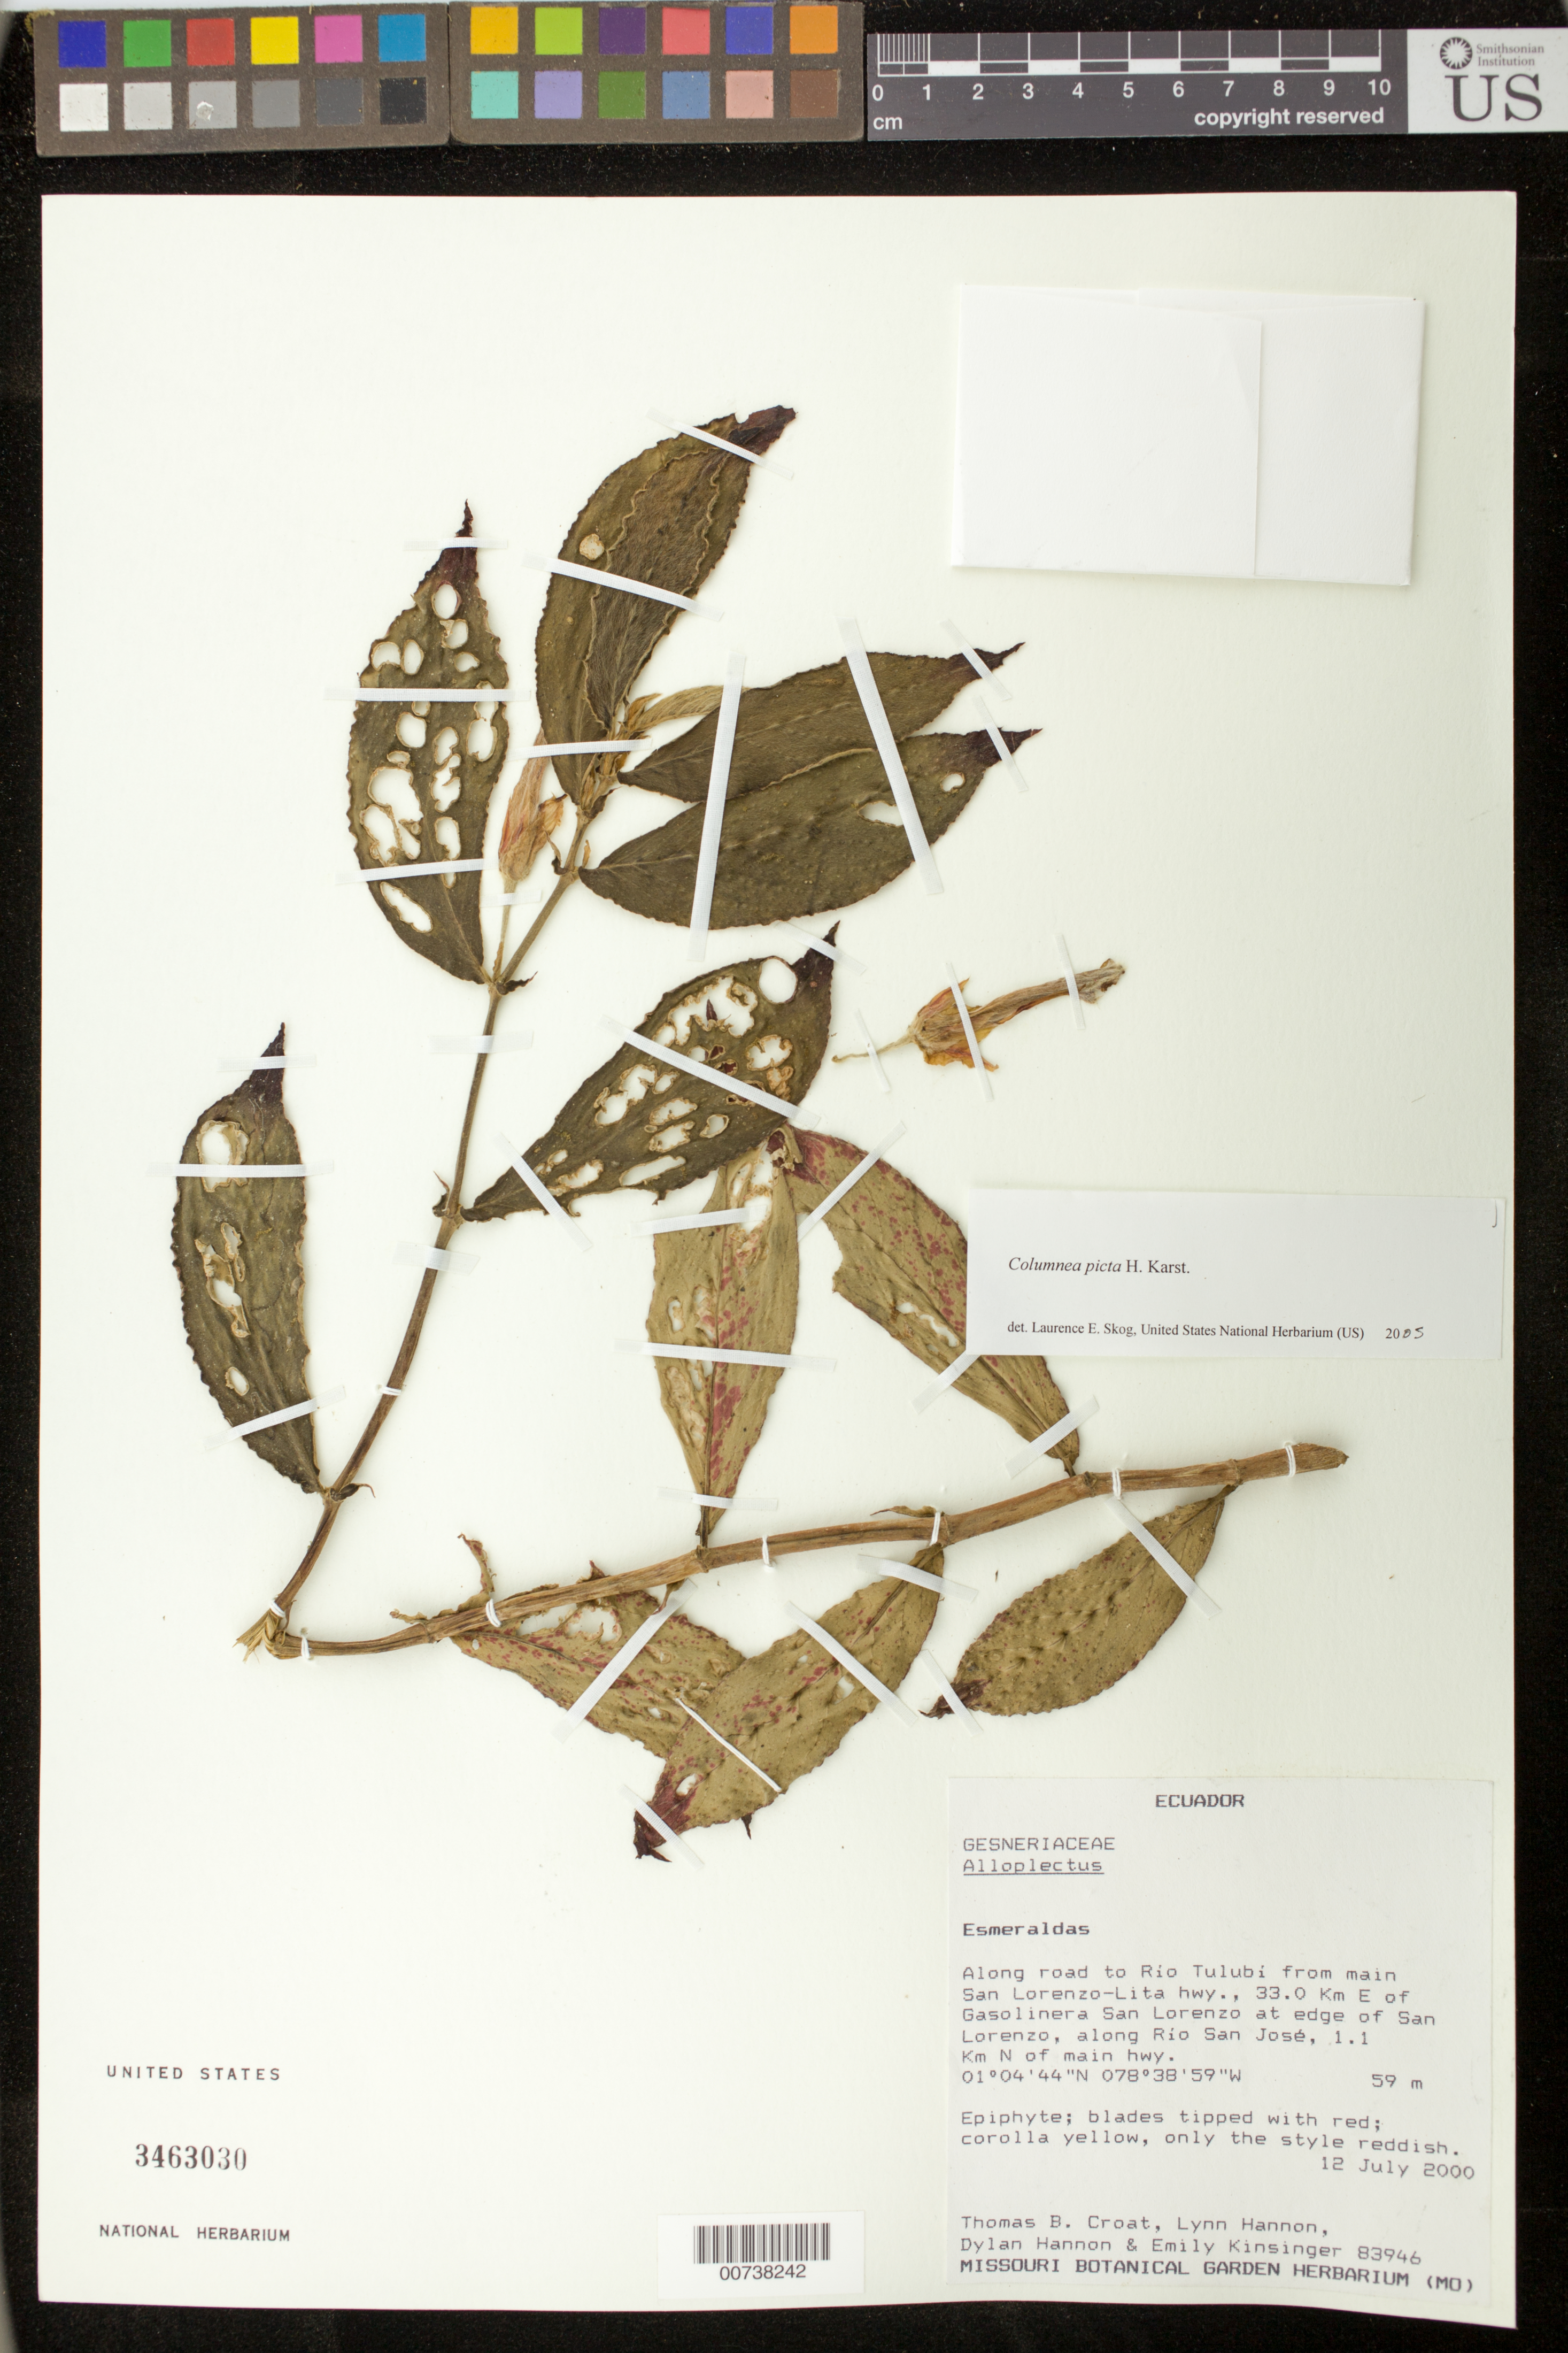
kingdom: Plantae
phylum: Tracheophyta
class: Magnoliopsida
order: Lamiales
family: Gesneriaceae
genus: Columnea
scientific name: Columnea karsteniana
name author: Singh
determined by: Skog, Laurence E.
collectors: T. B. Croat, L. Hannon, D. Hannon & E. Kinsinger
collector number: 83946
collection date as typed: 12 Jul 2000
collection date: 2000-07-12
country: Ecuador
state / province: Esmeraldas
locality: Along road to Río Tulubi from main San Lorenzo-Lita highway, 33 km E of Gasolinera San Lorenzo at edge of Sasn Lorenzo, along Río San Jose, 1.1 km N of main highway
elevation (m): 59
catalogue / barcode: US 3463030